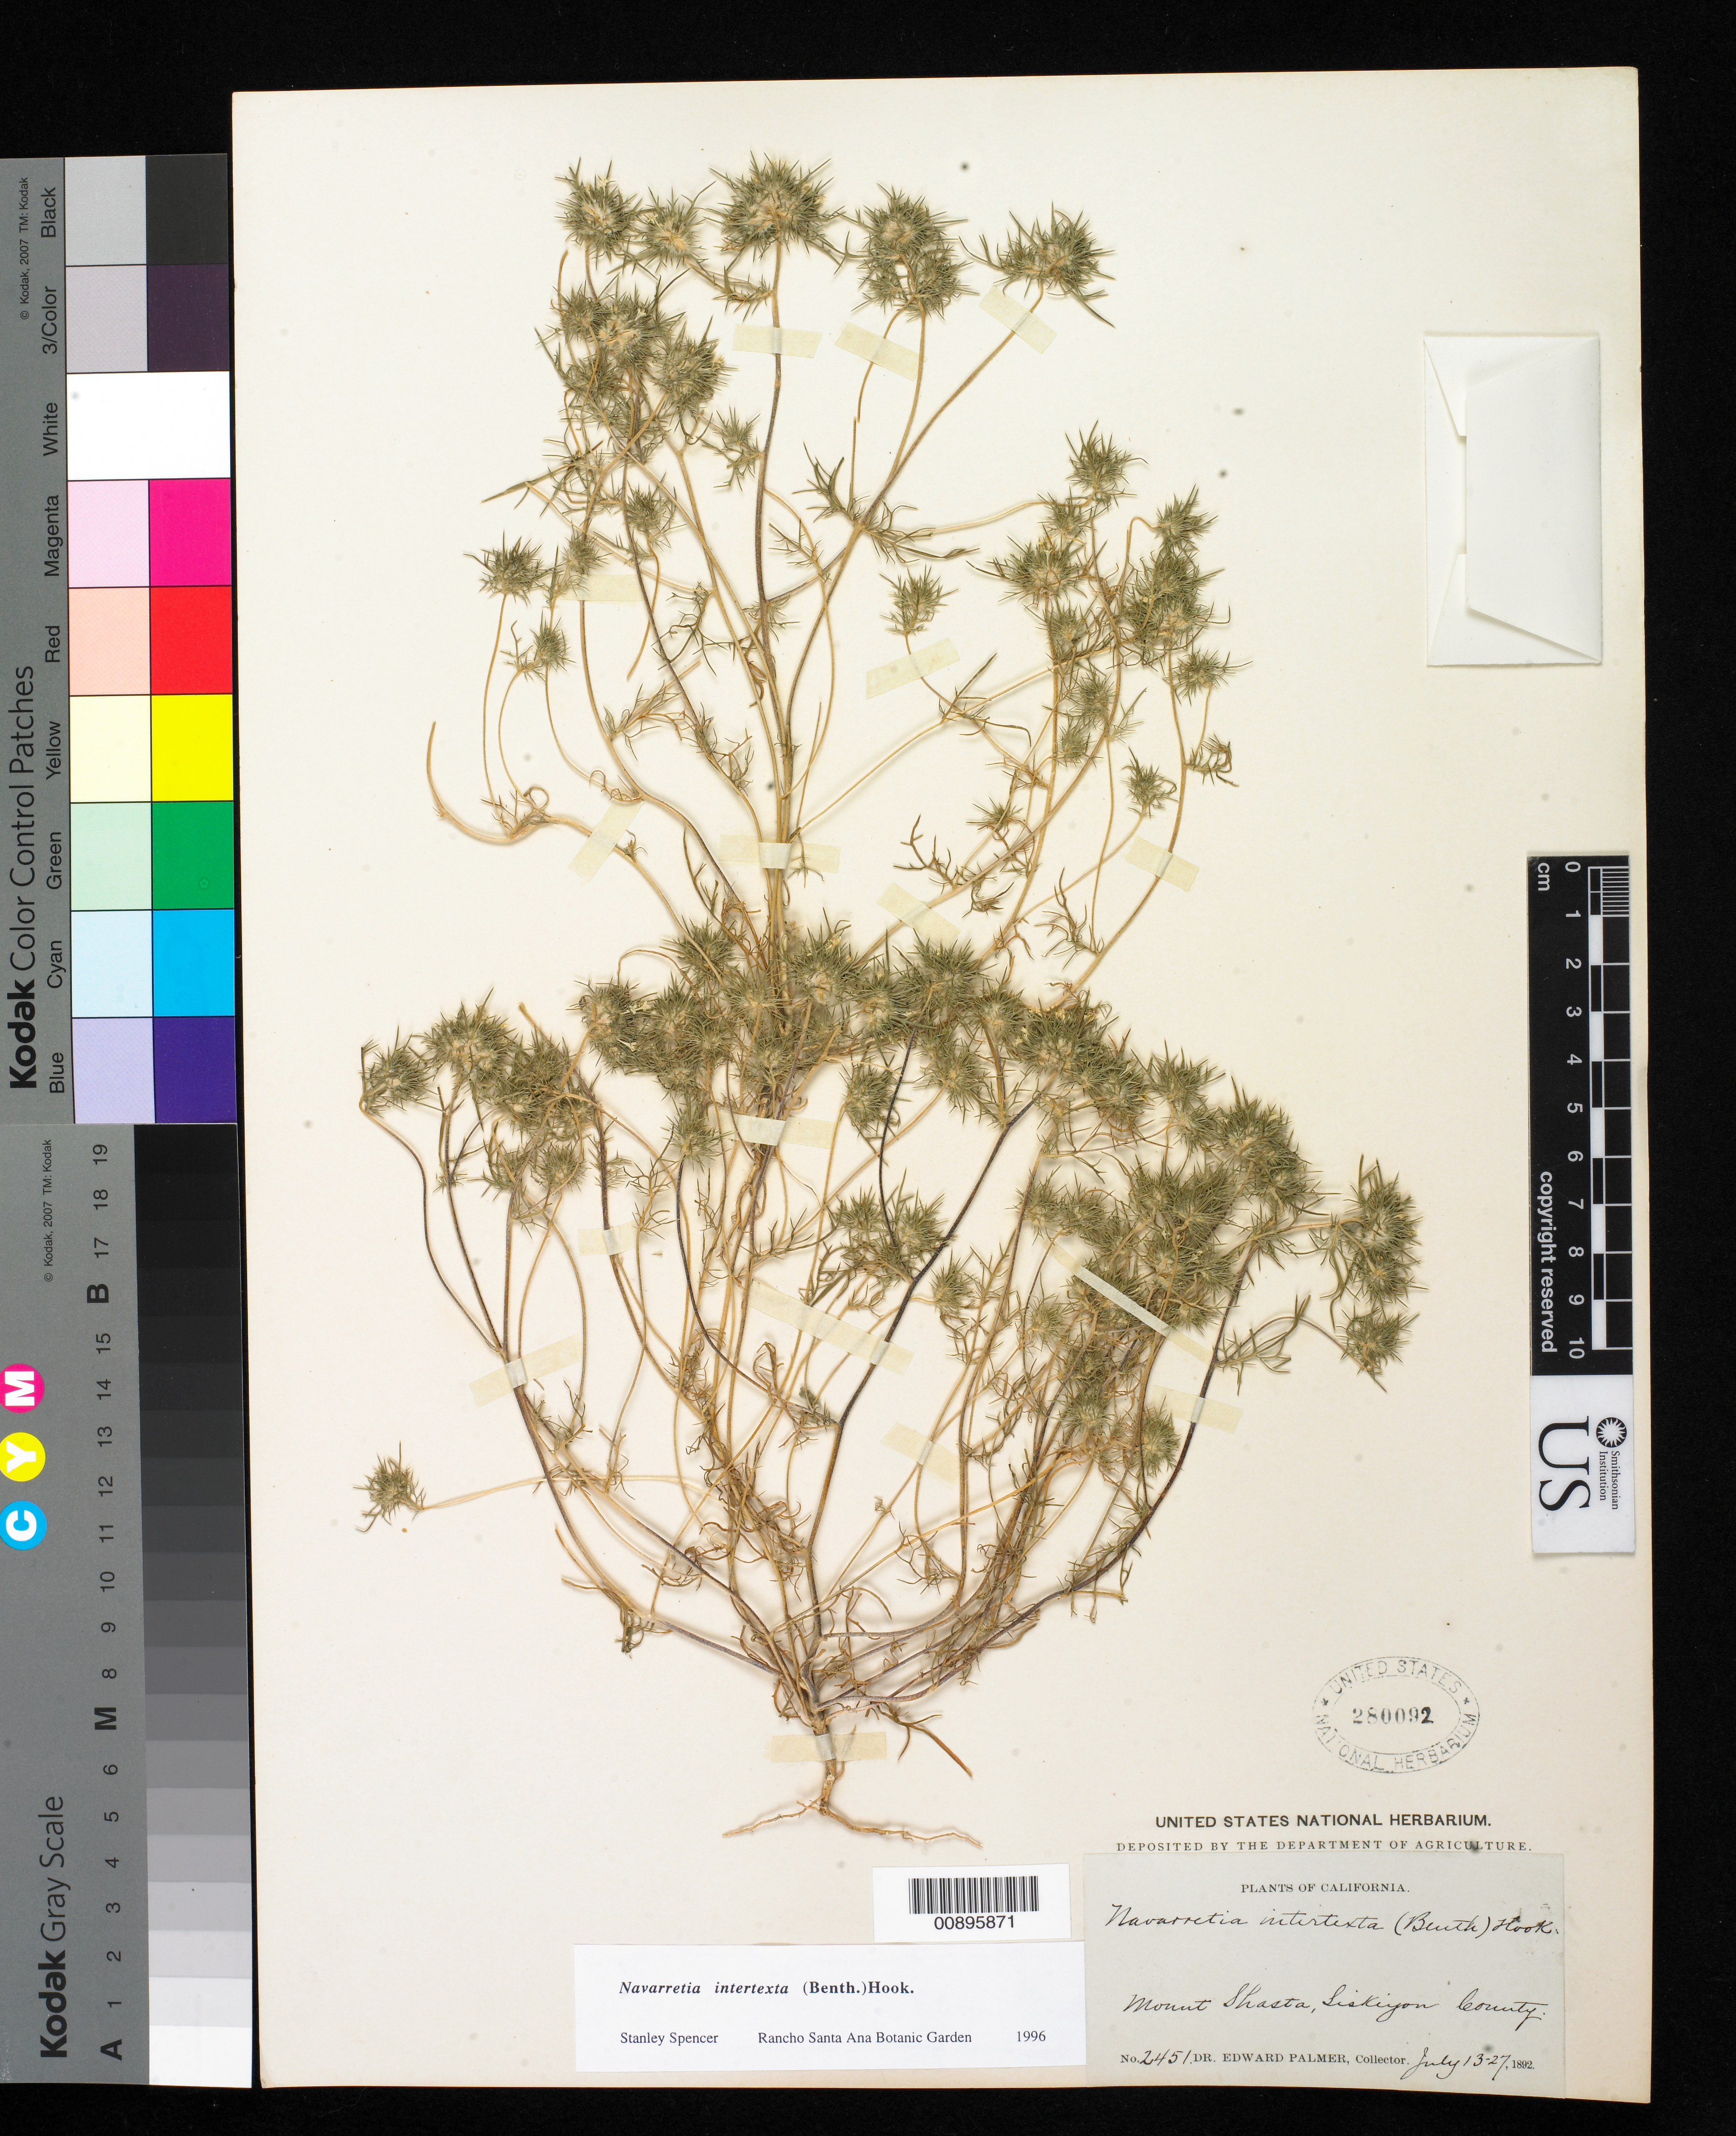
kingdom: Plantae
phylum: Tracheophyta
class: Magnoliopsida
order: Ericales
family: Polemoniaceae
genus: Navarretia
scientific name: Navarretia intertexta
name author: (Benth.) Hook.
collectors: E. Palmer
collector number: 2451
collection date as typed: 13 Jul 1892 to 27 Jul 1892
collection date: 1892-07-13/1892-07-27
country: United States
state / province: California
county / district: Siskiyou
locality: Mount Shasta, Siskiyou County, California.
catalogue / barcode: US 280092